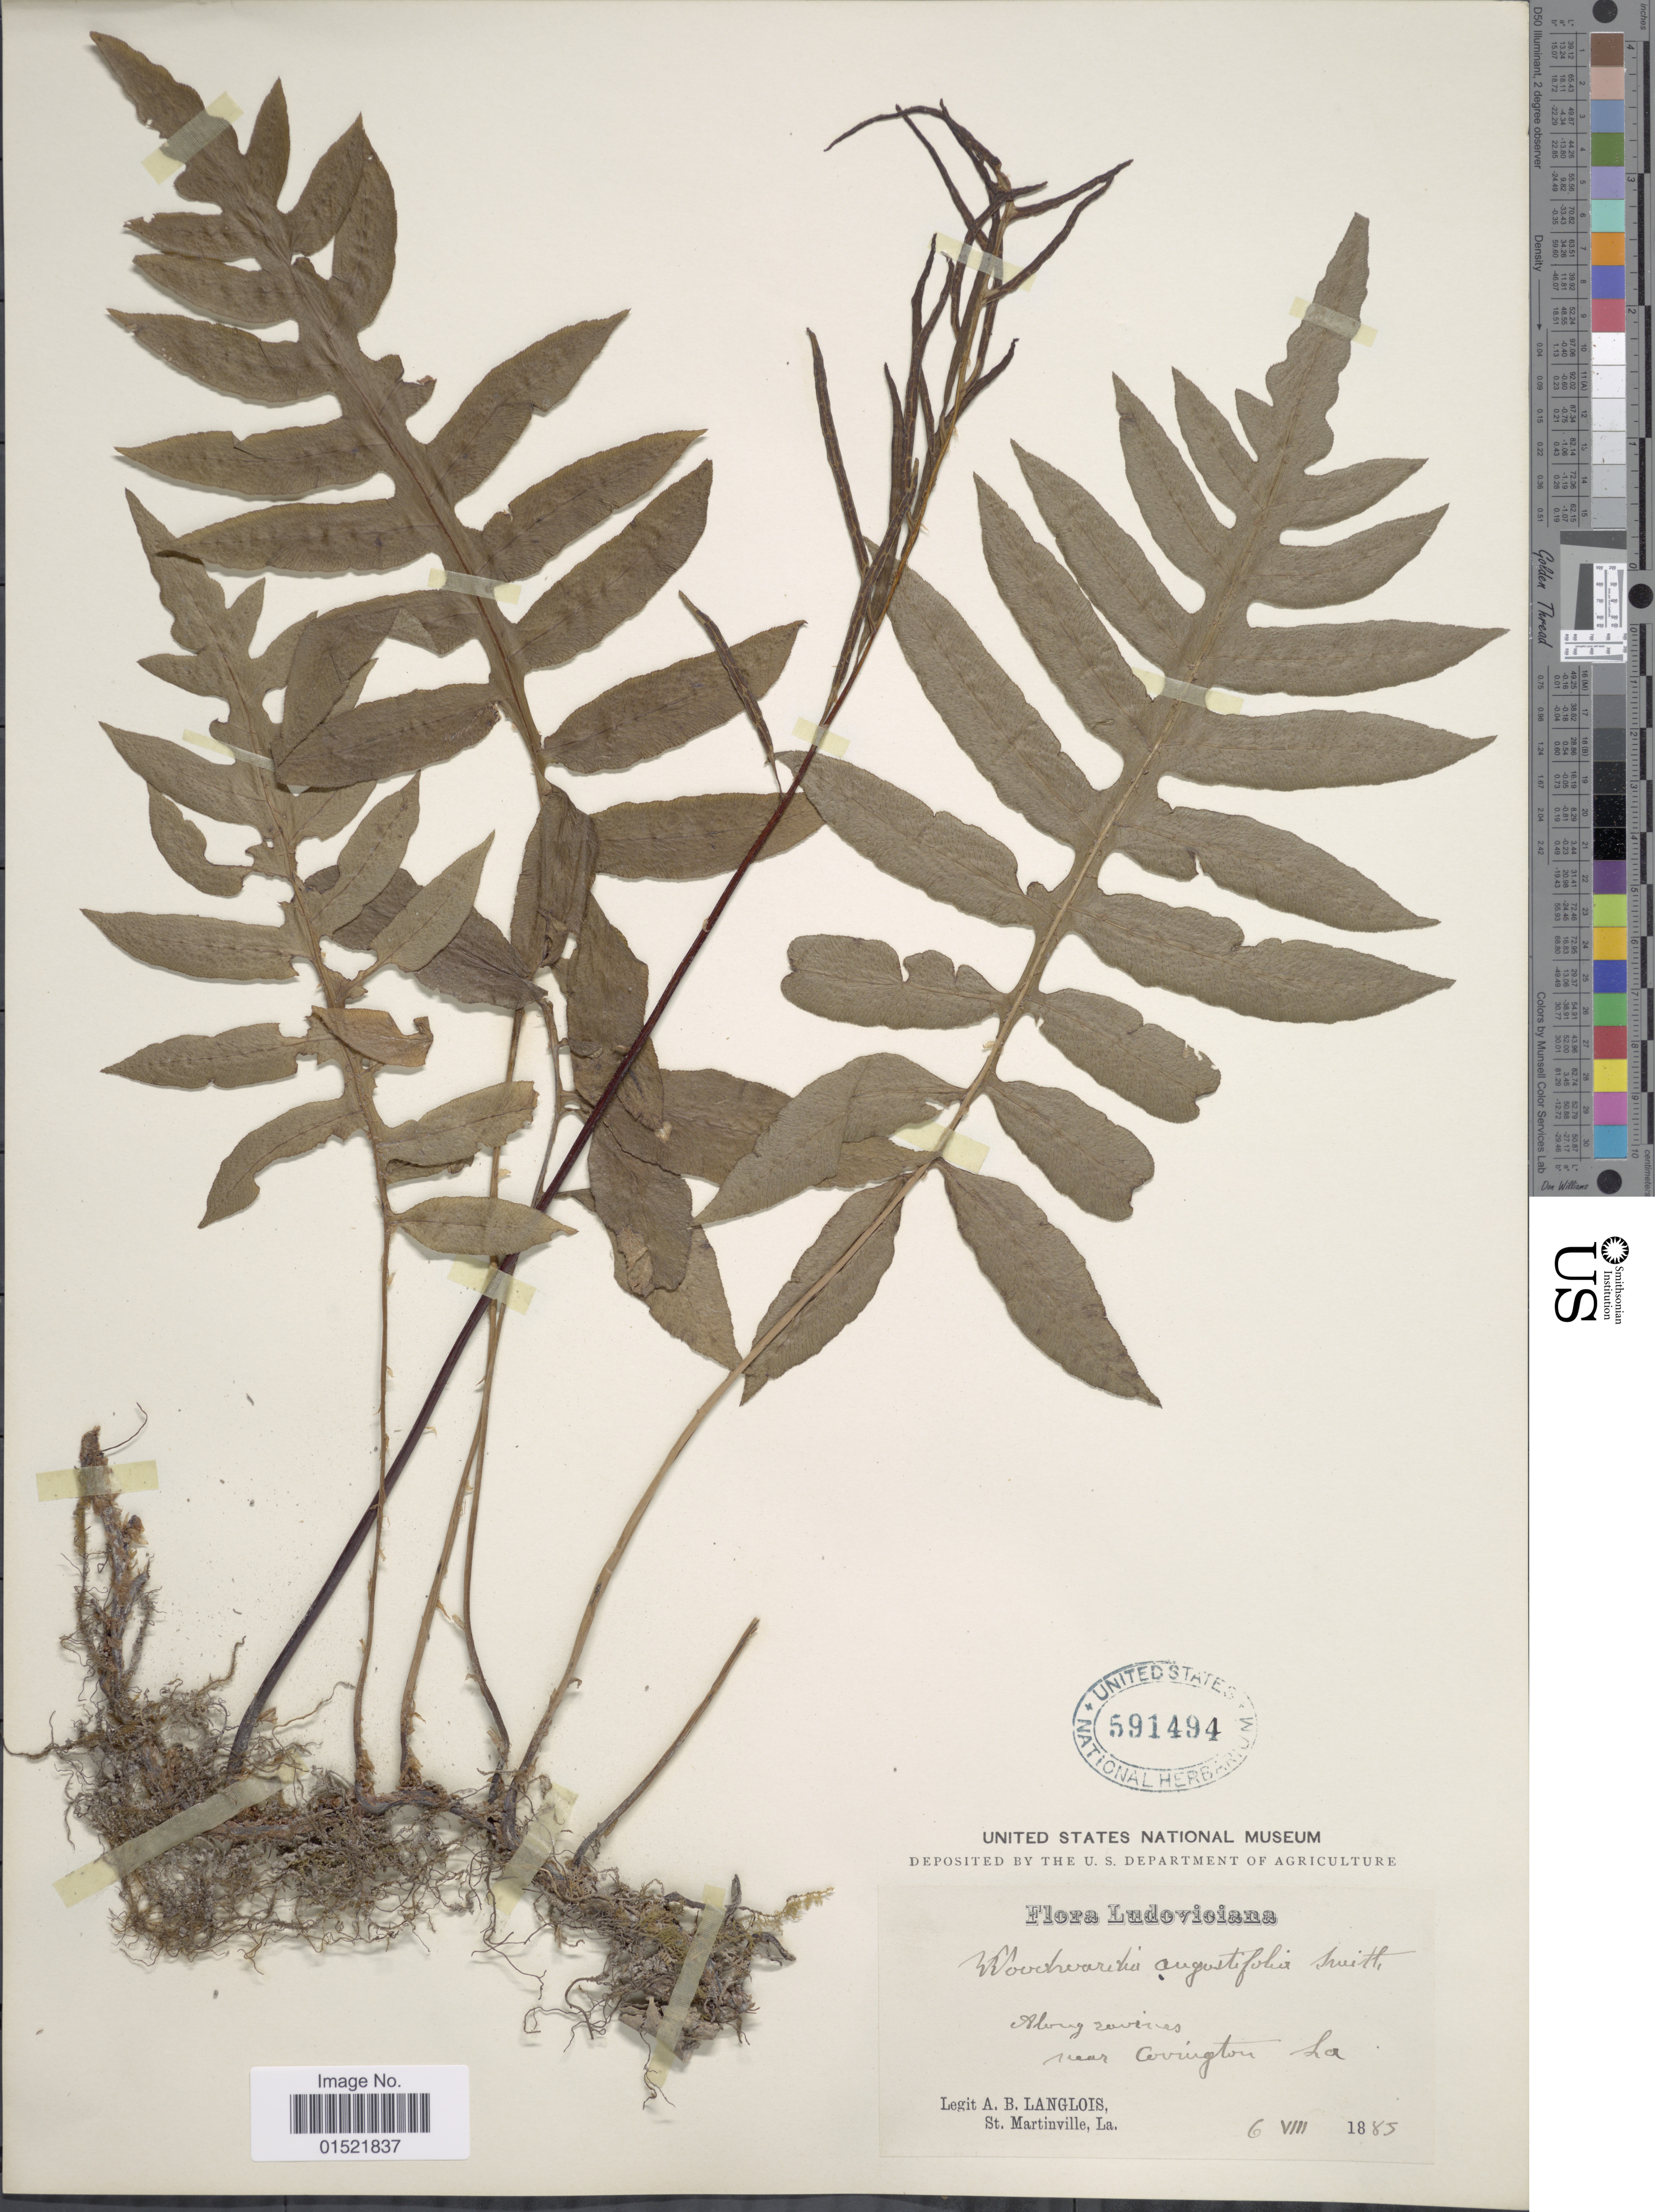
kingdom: Plantae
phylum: Tracheophyta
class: Polypodiopsida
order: Polypodiales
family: Blechnaceae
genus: Woodwardia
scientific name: Woodwardia areolata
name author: (L.) T. Moore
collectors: A. Langlois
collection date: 1885-08-06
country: United States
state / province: Louisiana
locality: Ludoviciana, Near Corrington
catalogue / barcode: US 591494